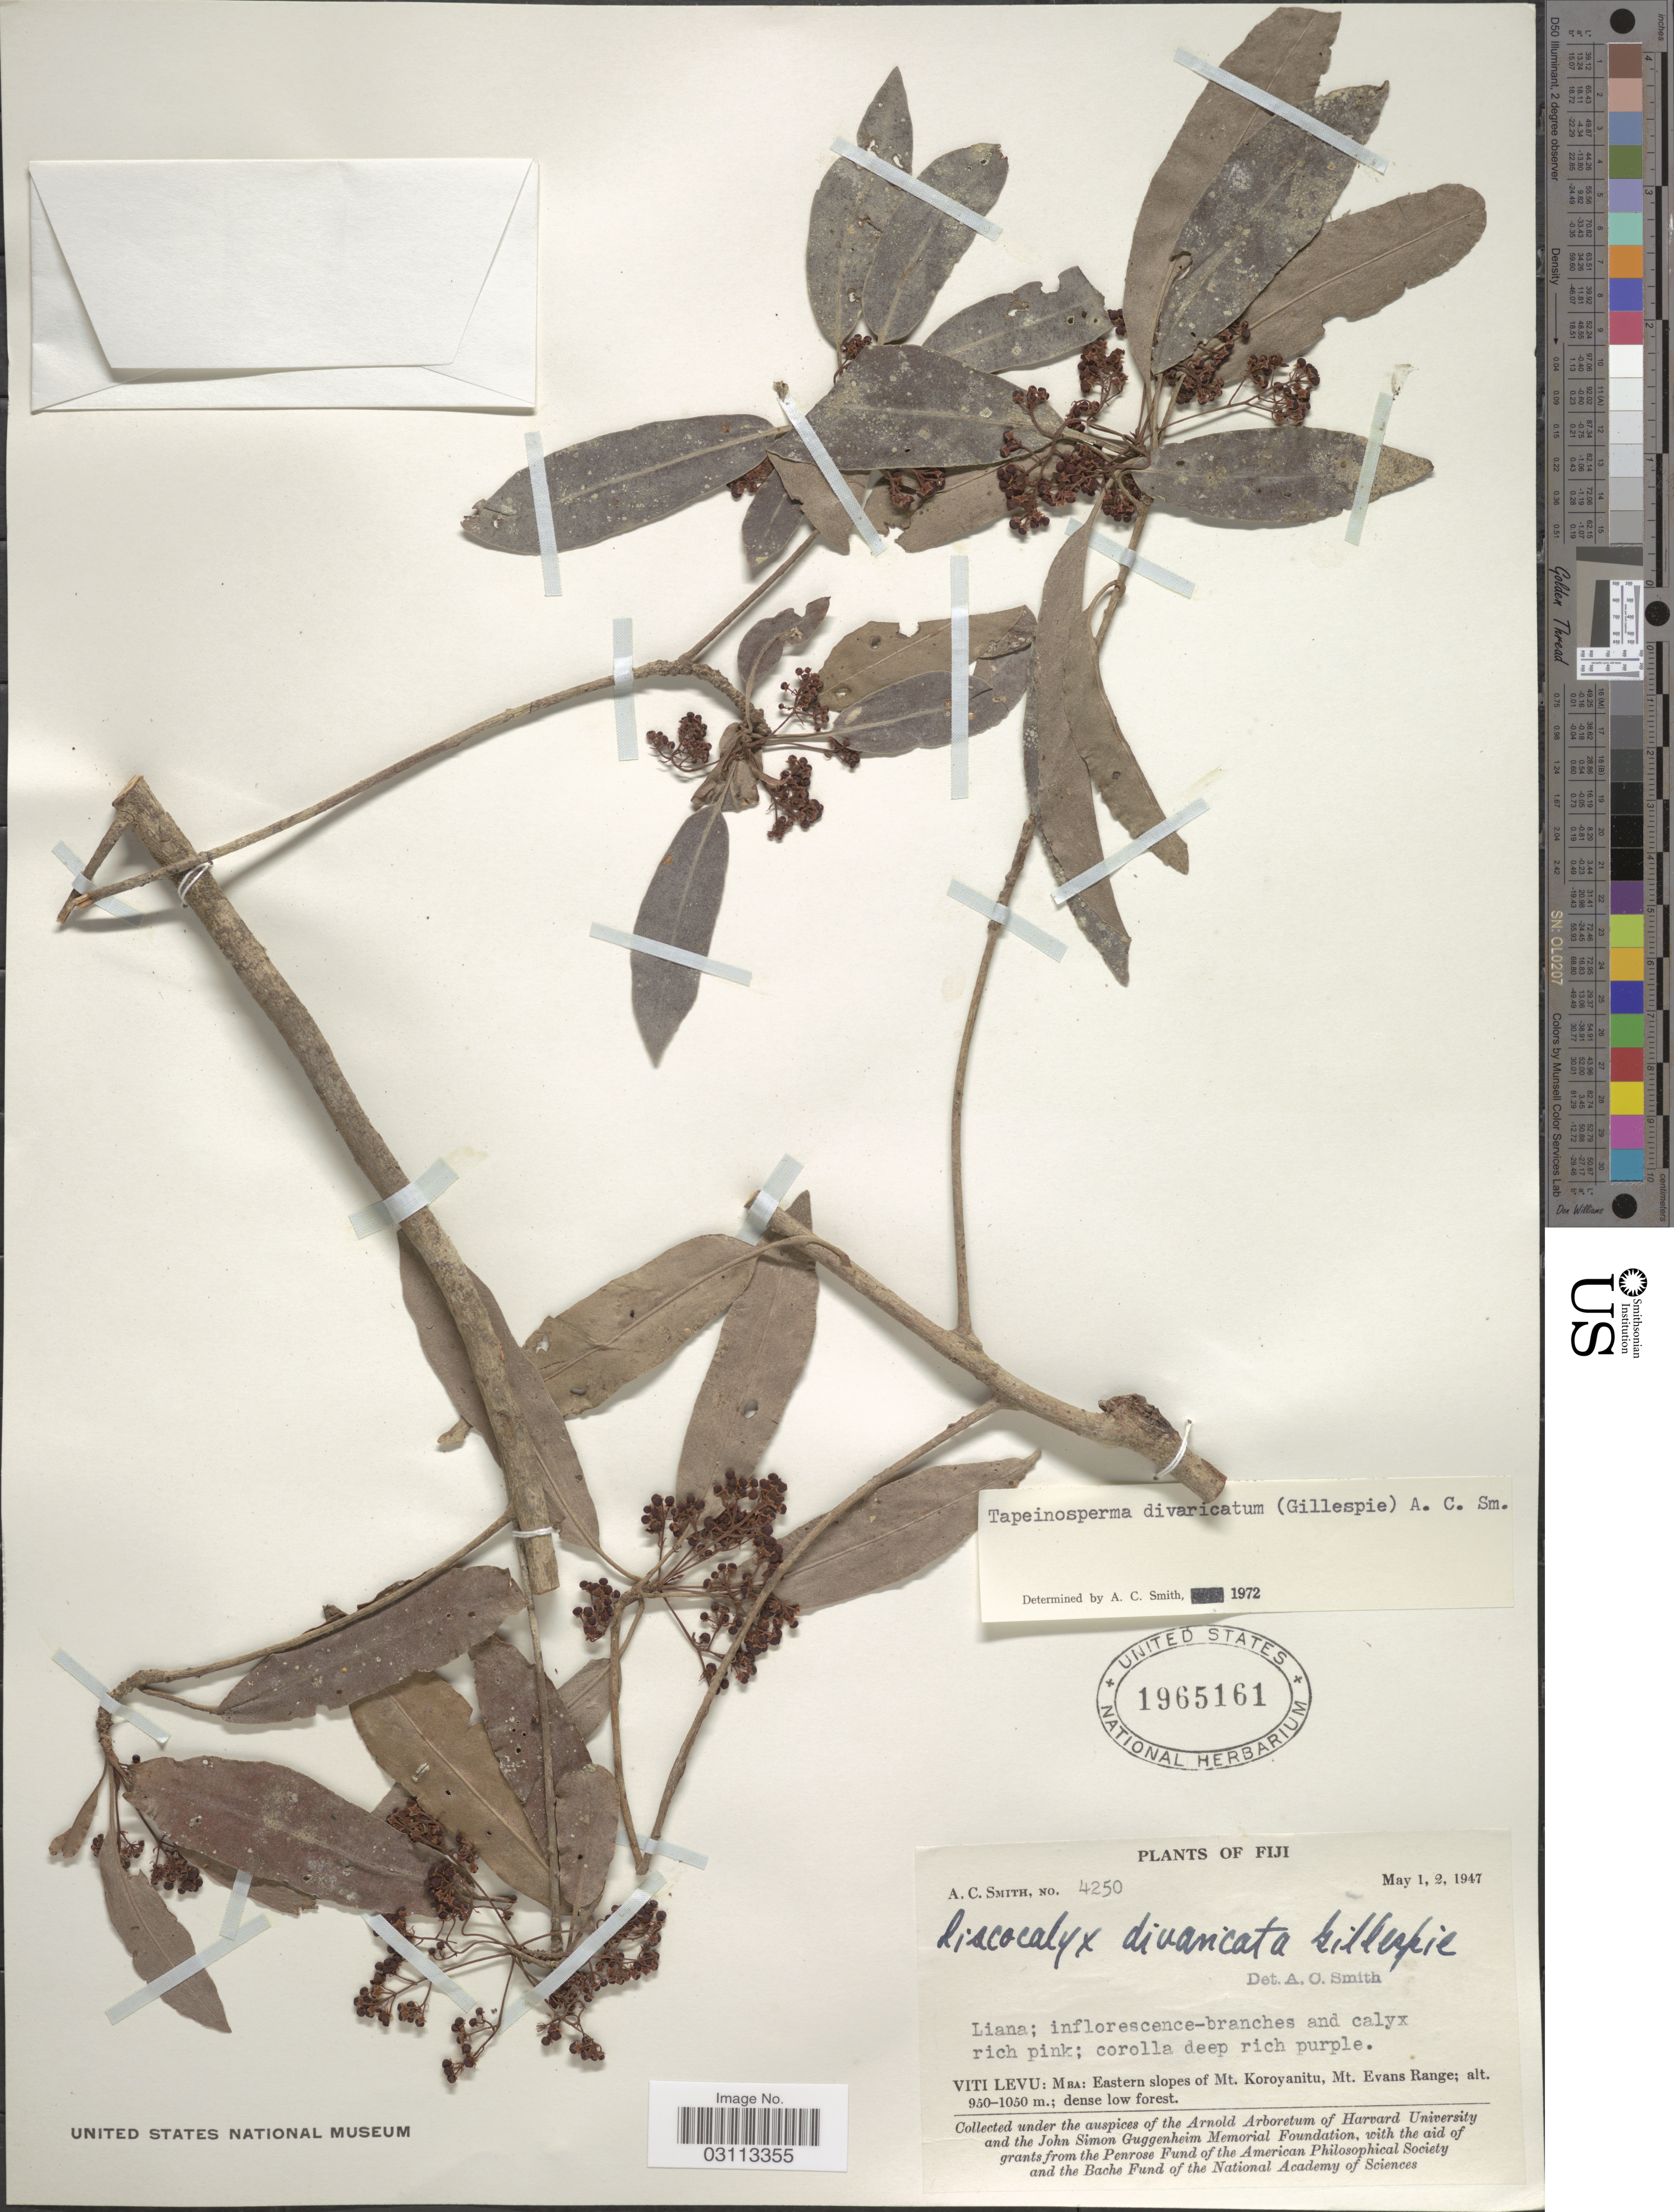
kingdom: Plantae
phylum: Tracheophyta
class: Magnoliopsida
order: Ericales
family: Primulaceae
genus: Tapeinosperma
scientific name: Tapeinosperma divaricatum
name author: (Gillespie) A.C. Sm.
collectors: A. C. Smith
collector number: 4250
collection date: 1947-05-01/1947-05-02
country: Fiji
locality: Viti Levu: Mba: Eastern slopes of Mt. Koroyanitu, Mt. Evans Range.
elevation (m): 950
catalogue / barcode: US 1965161